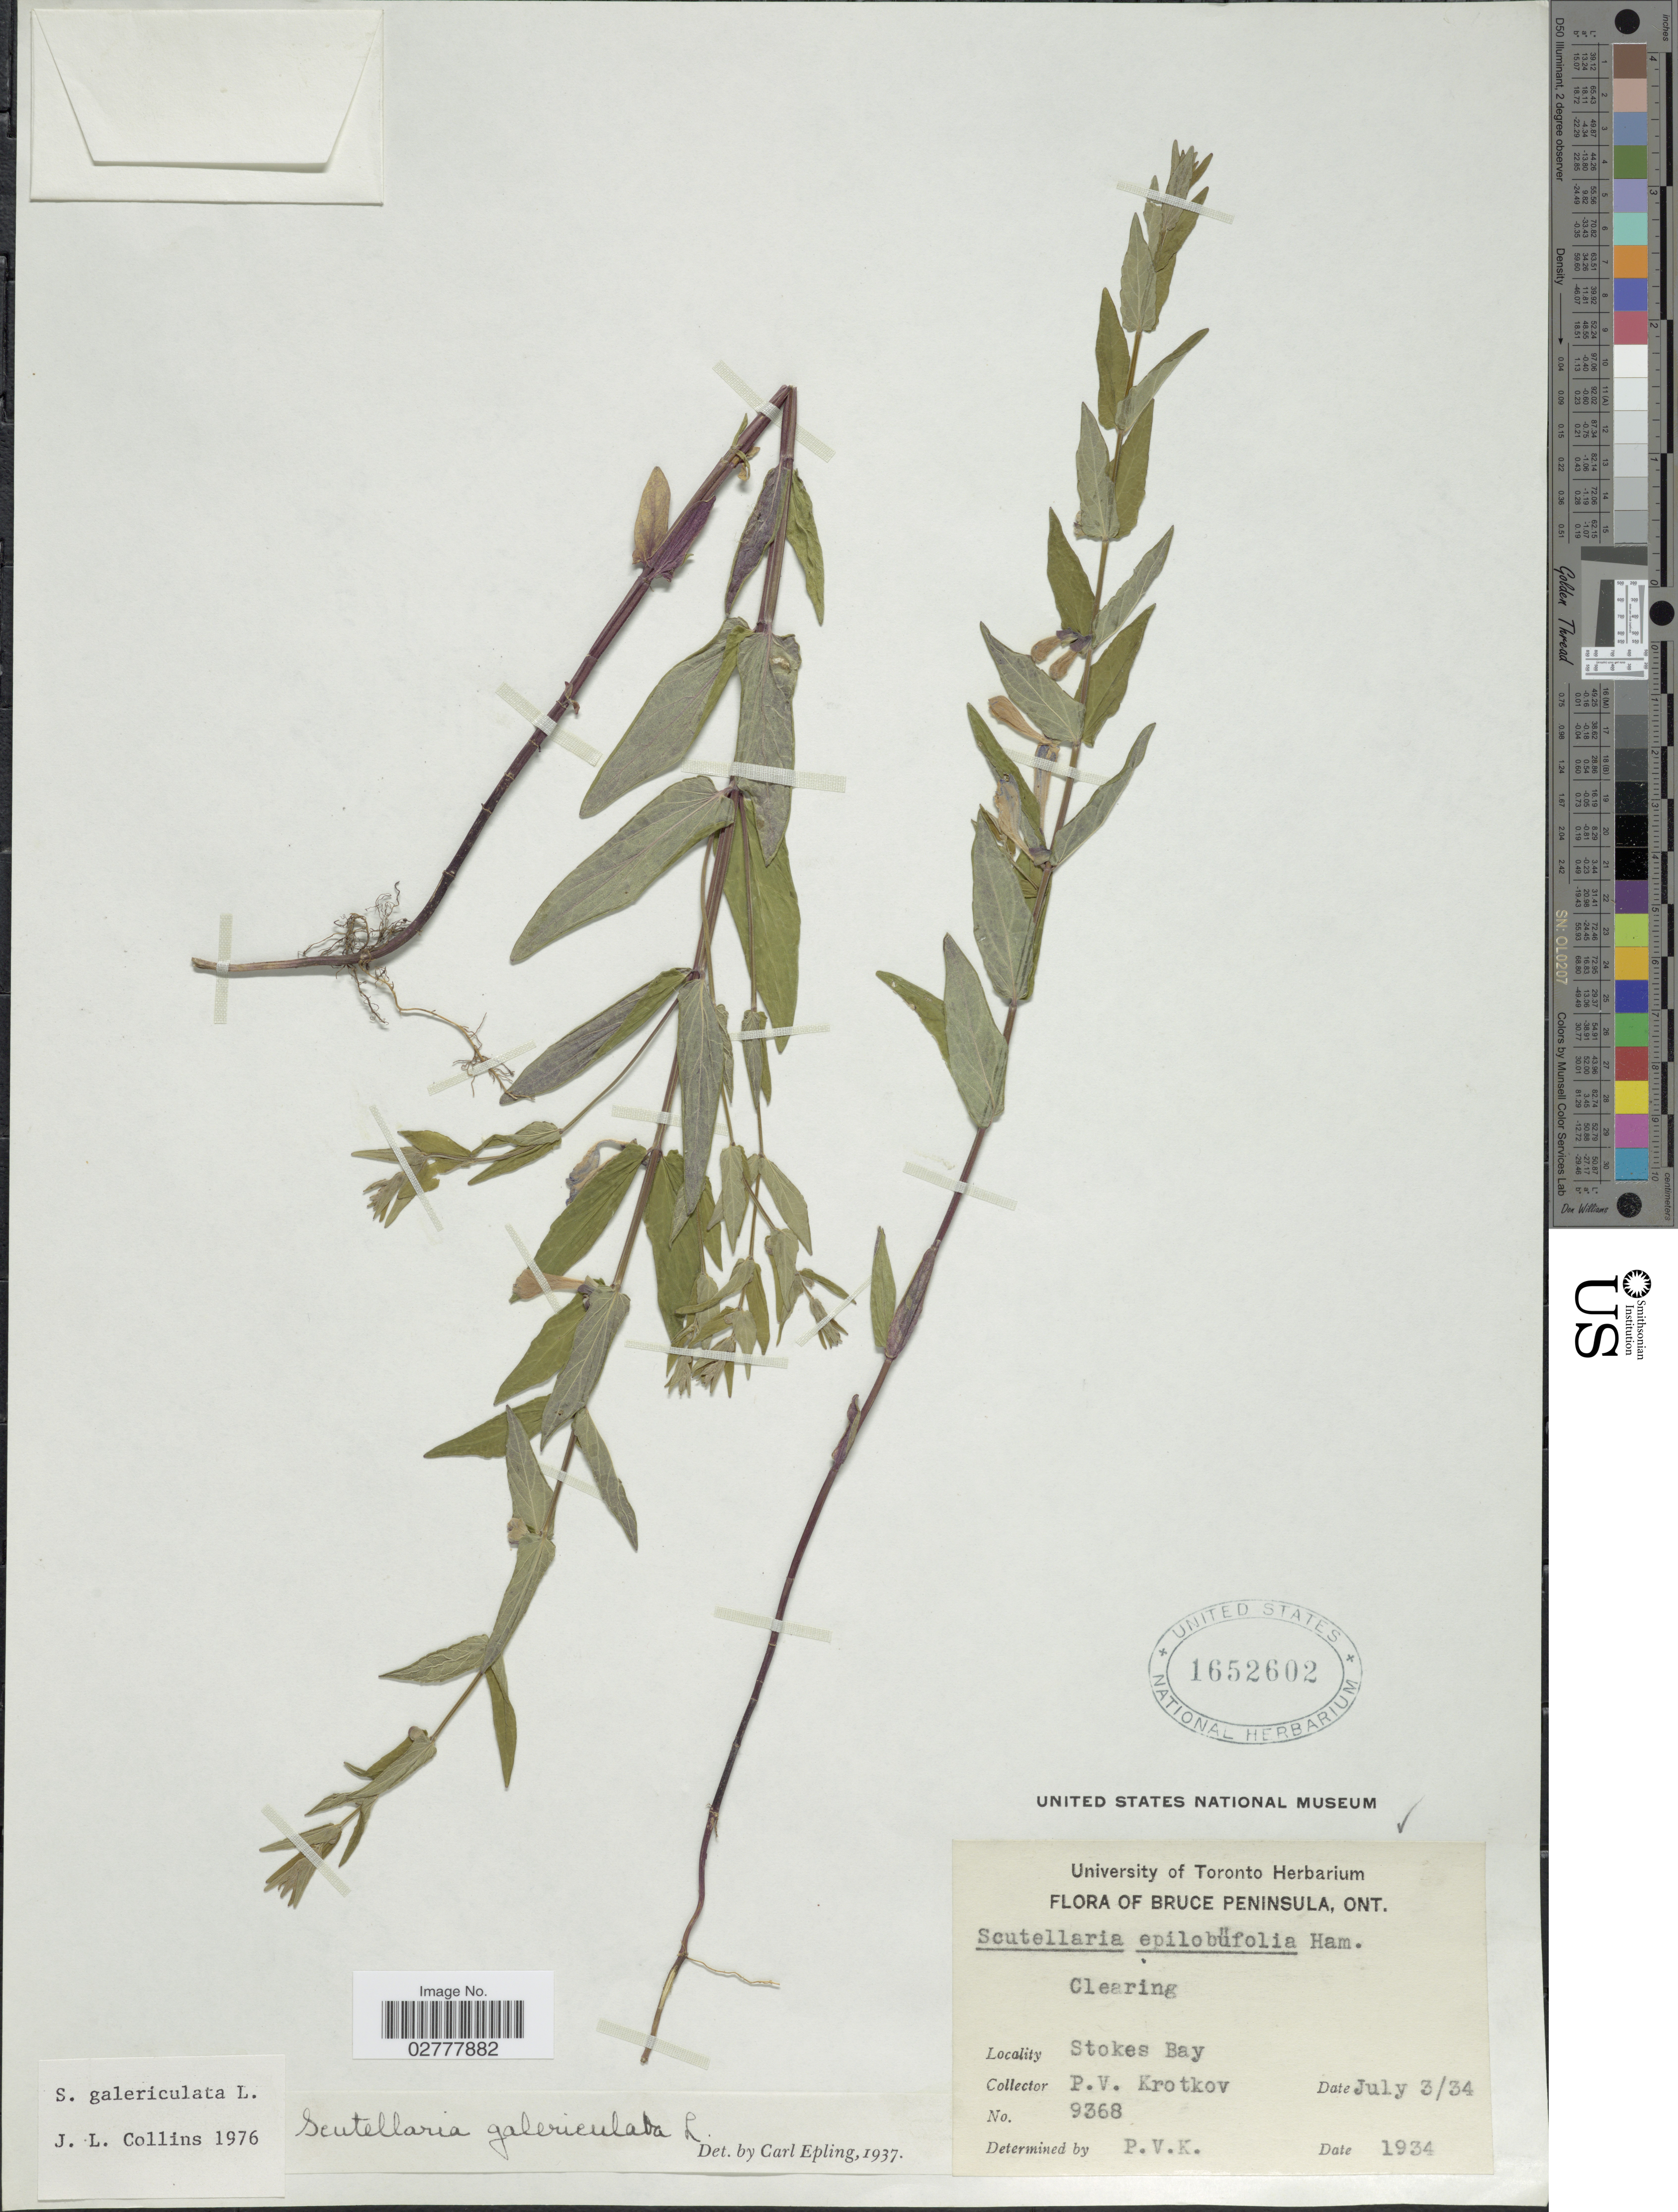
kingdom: Plantae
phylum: Tracheophyta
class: Magnoliopsida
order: Lamiales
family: Lamiaceae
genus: Scutellaria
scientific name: Scutellaria galericulata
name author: L.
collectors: P. V. Krotkov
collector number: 9368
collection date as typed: Transcribed d/m/y: 3/7/34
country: Canada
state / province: Ontario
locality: Bruce Peninsula. Stokes Bay.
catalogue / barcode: US 1652602